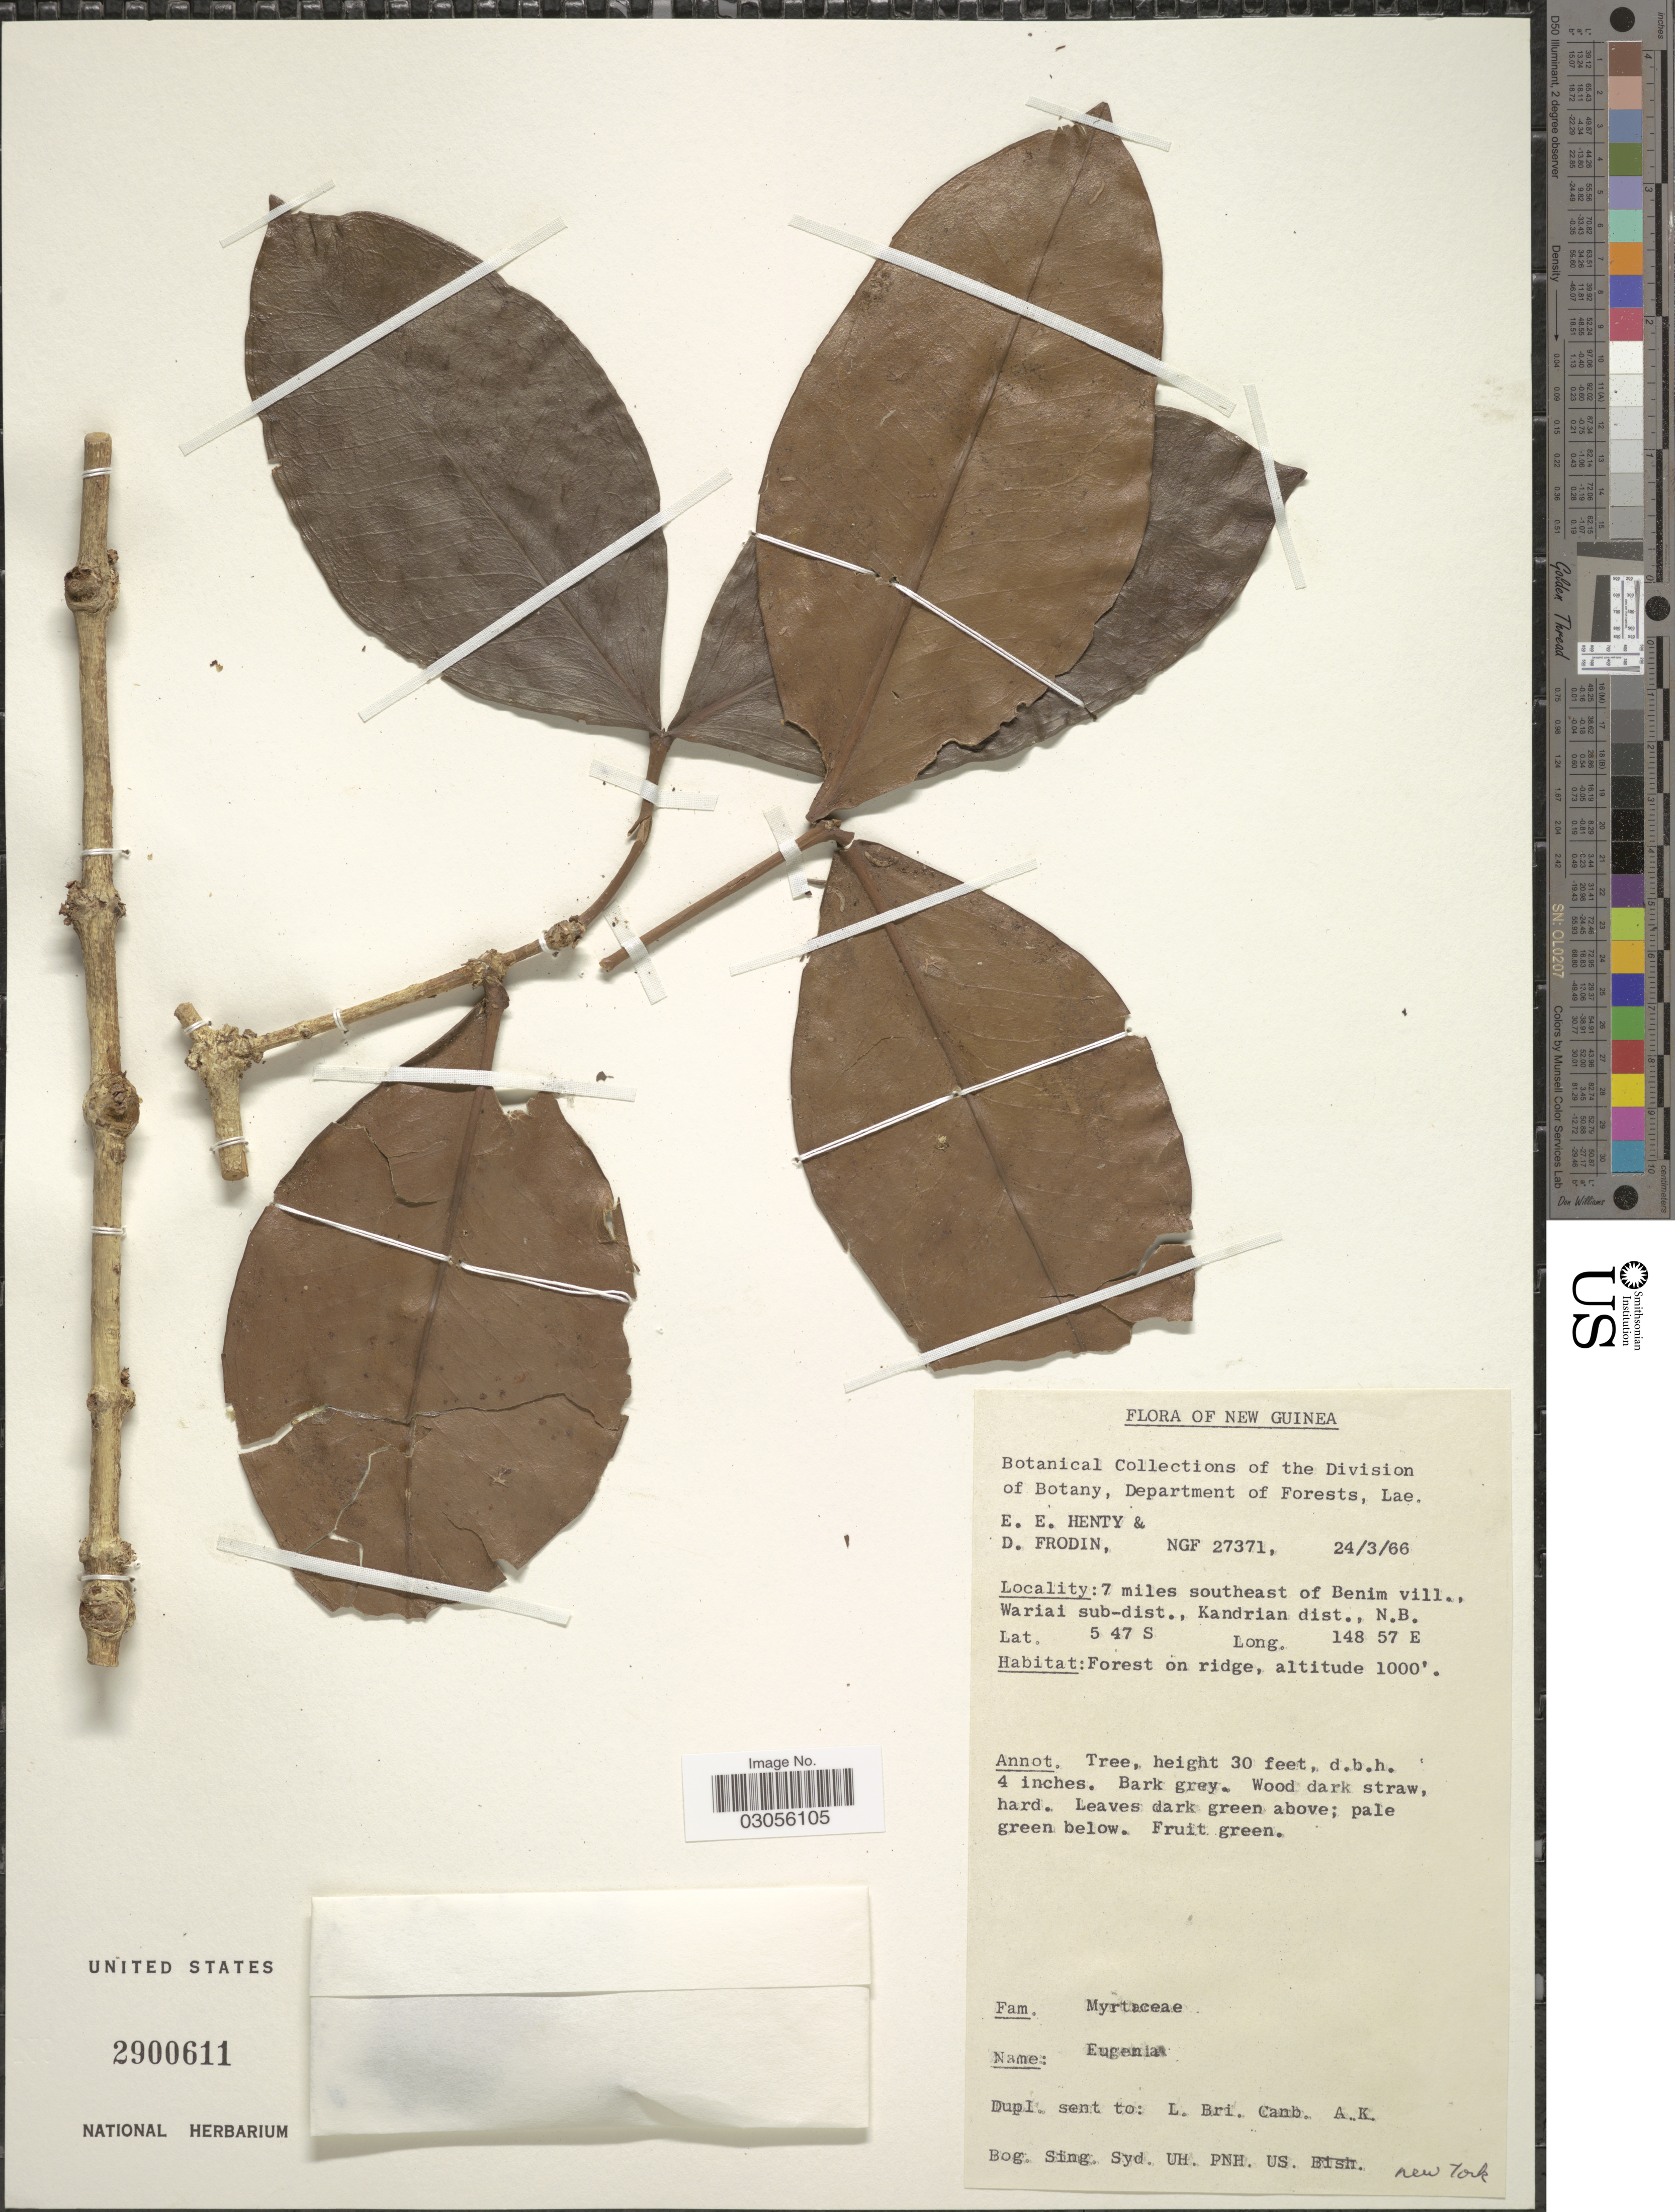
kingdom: Plantae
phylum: Tracheophyta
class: Magnoliopsida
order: Myrtales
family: Myrtaceae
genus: Syzygium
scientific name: Syzygium sp.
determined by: Strong, M. T., (US), Smithsonian Institution - National Museum of Natural History (UNITED STATES)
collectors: E. Henty & D. G. Frodin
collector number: NGF 27371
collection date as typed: Transcribed d/m/y: 24/3/66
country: Papua New Guinea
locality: New Guinea. 7 miles southeast of Benim vill., Wariai sub-dist., Kandrian dist., N.B.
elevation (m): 305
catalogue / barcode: US 2900611